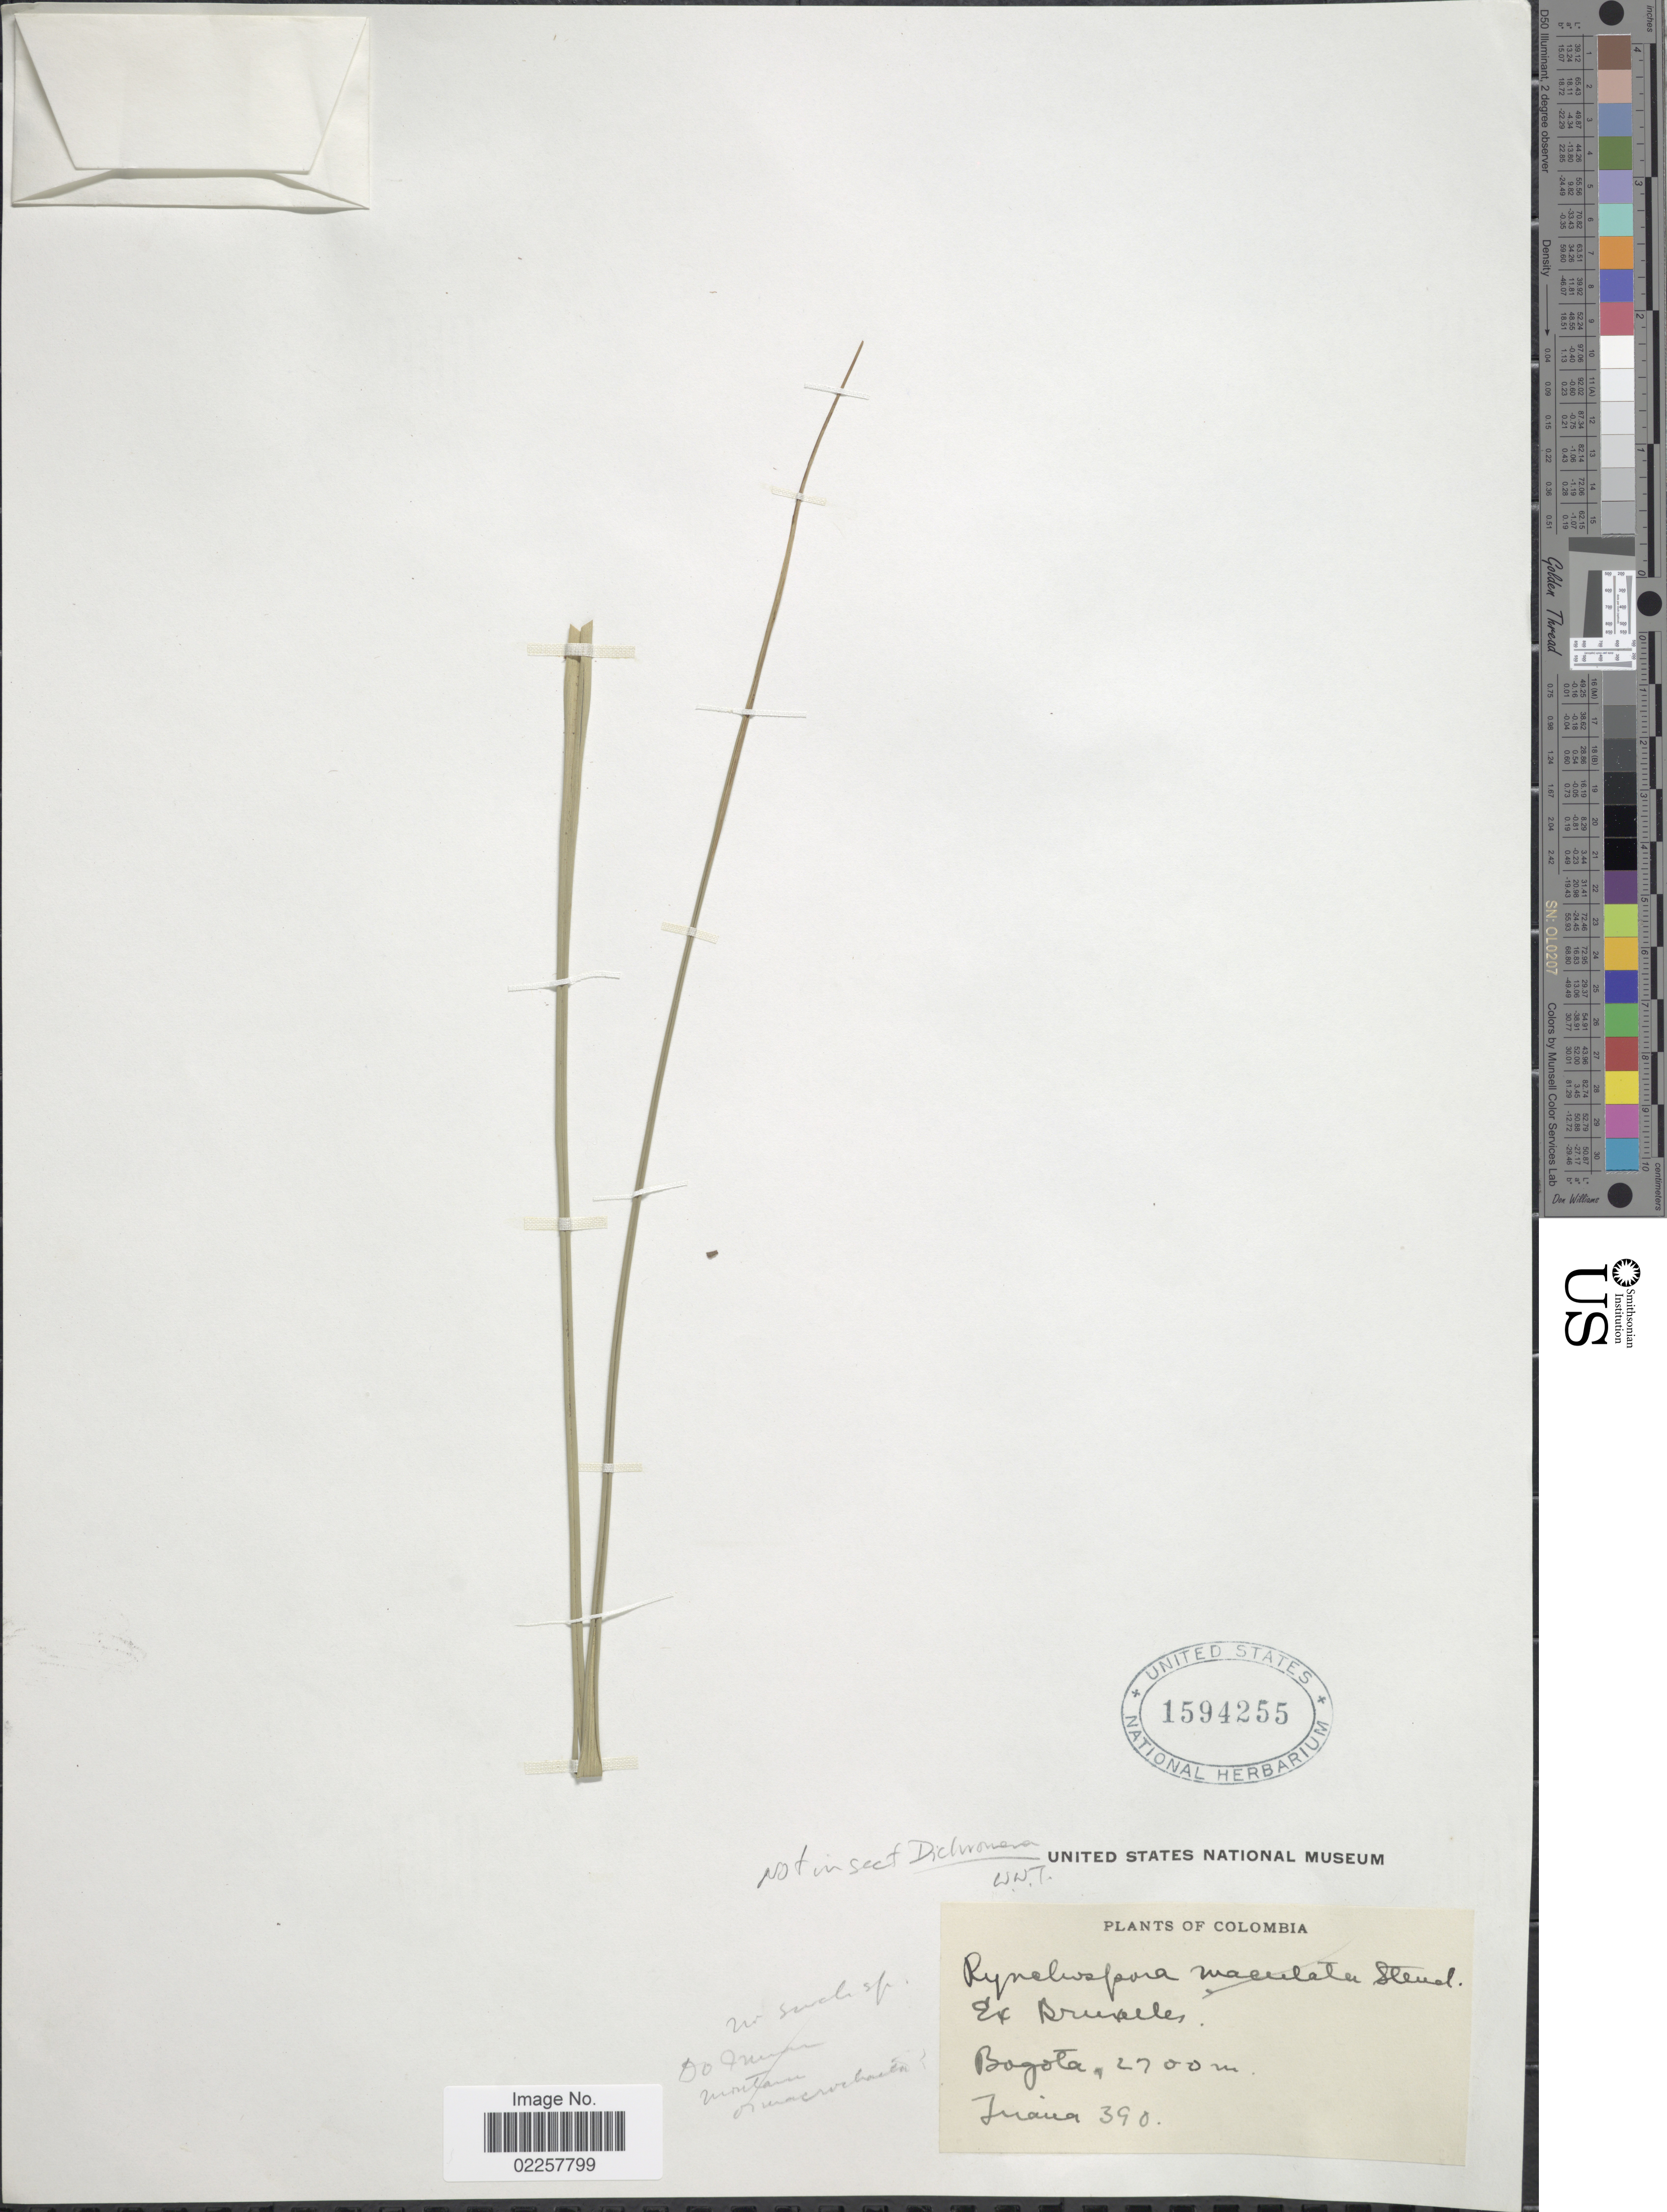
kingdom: Plantae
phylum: Tracheophyta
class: Liliopsida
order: Poales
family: Cyperaceae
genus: Rhynchospora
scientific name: Rhynchospora sp.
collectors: Triana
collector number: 390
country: Colombia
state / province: Bogota D.C.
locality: Bogota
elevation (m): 2700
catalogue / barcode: US 1594255